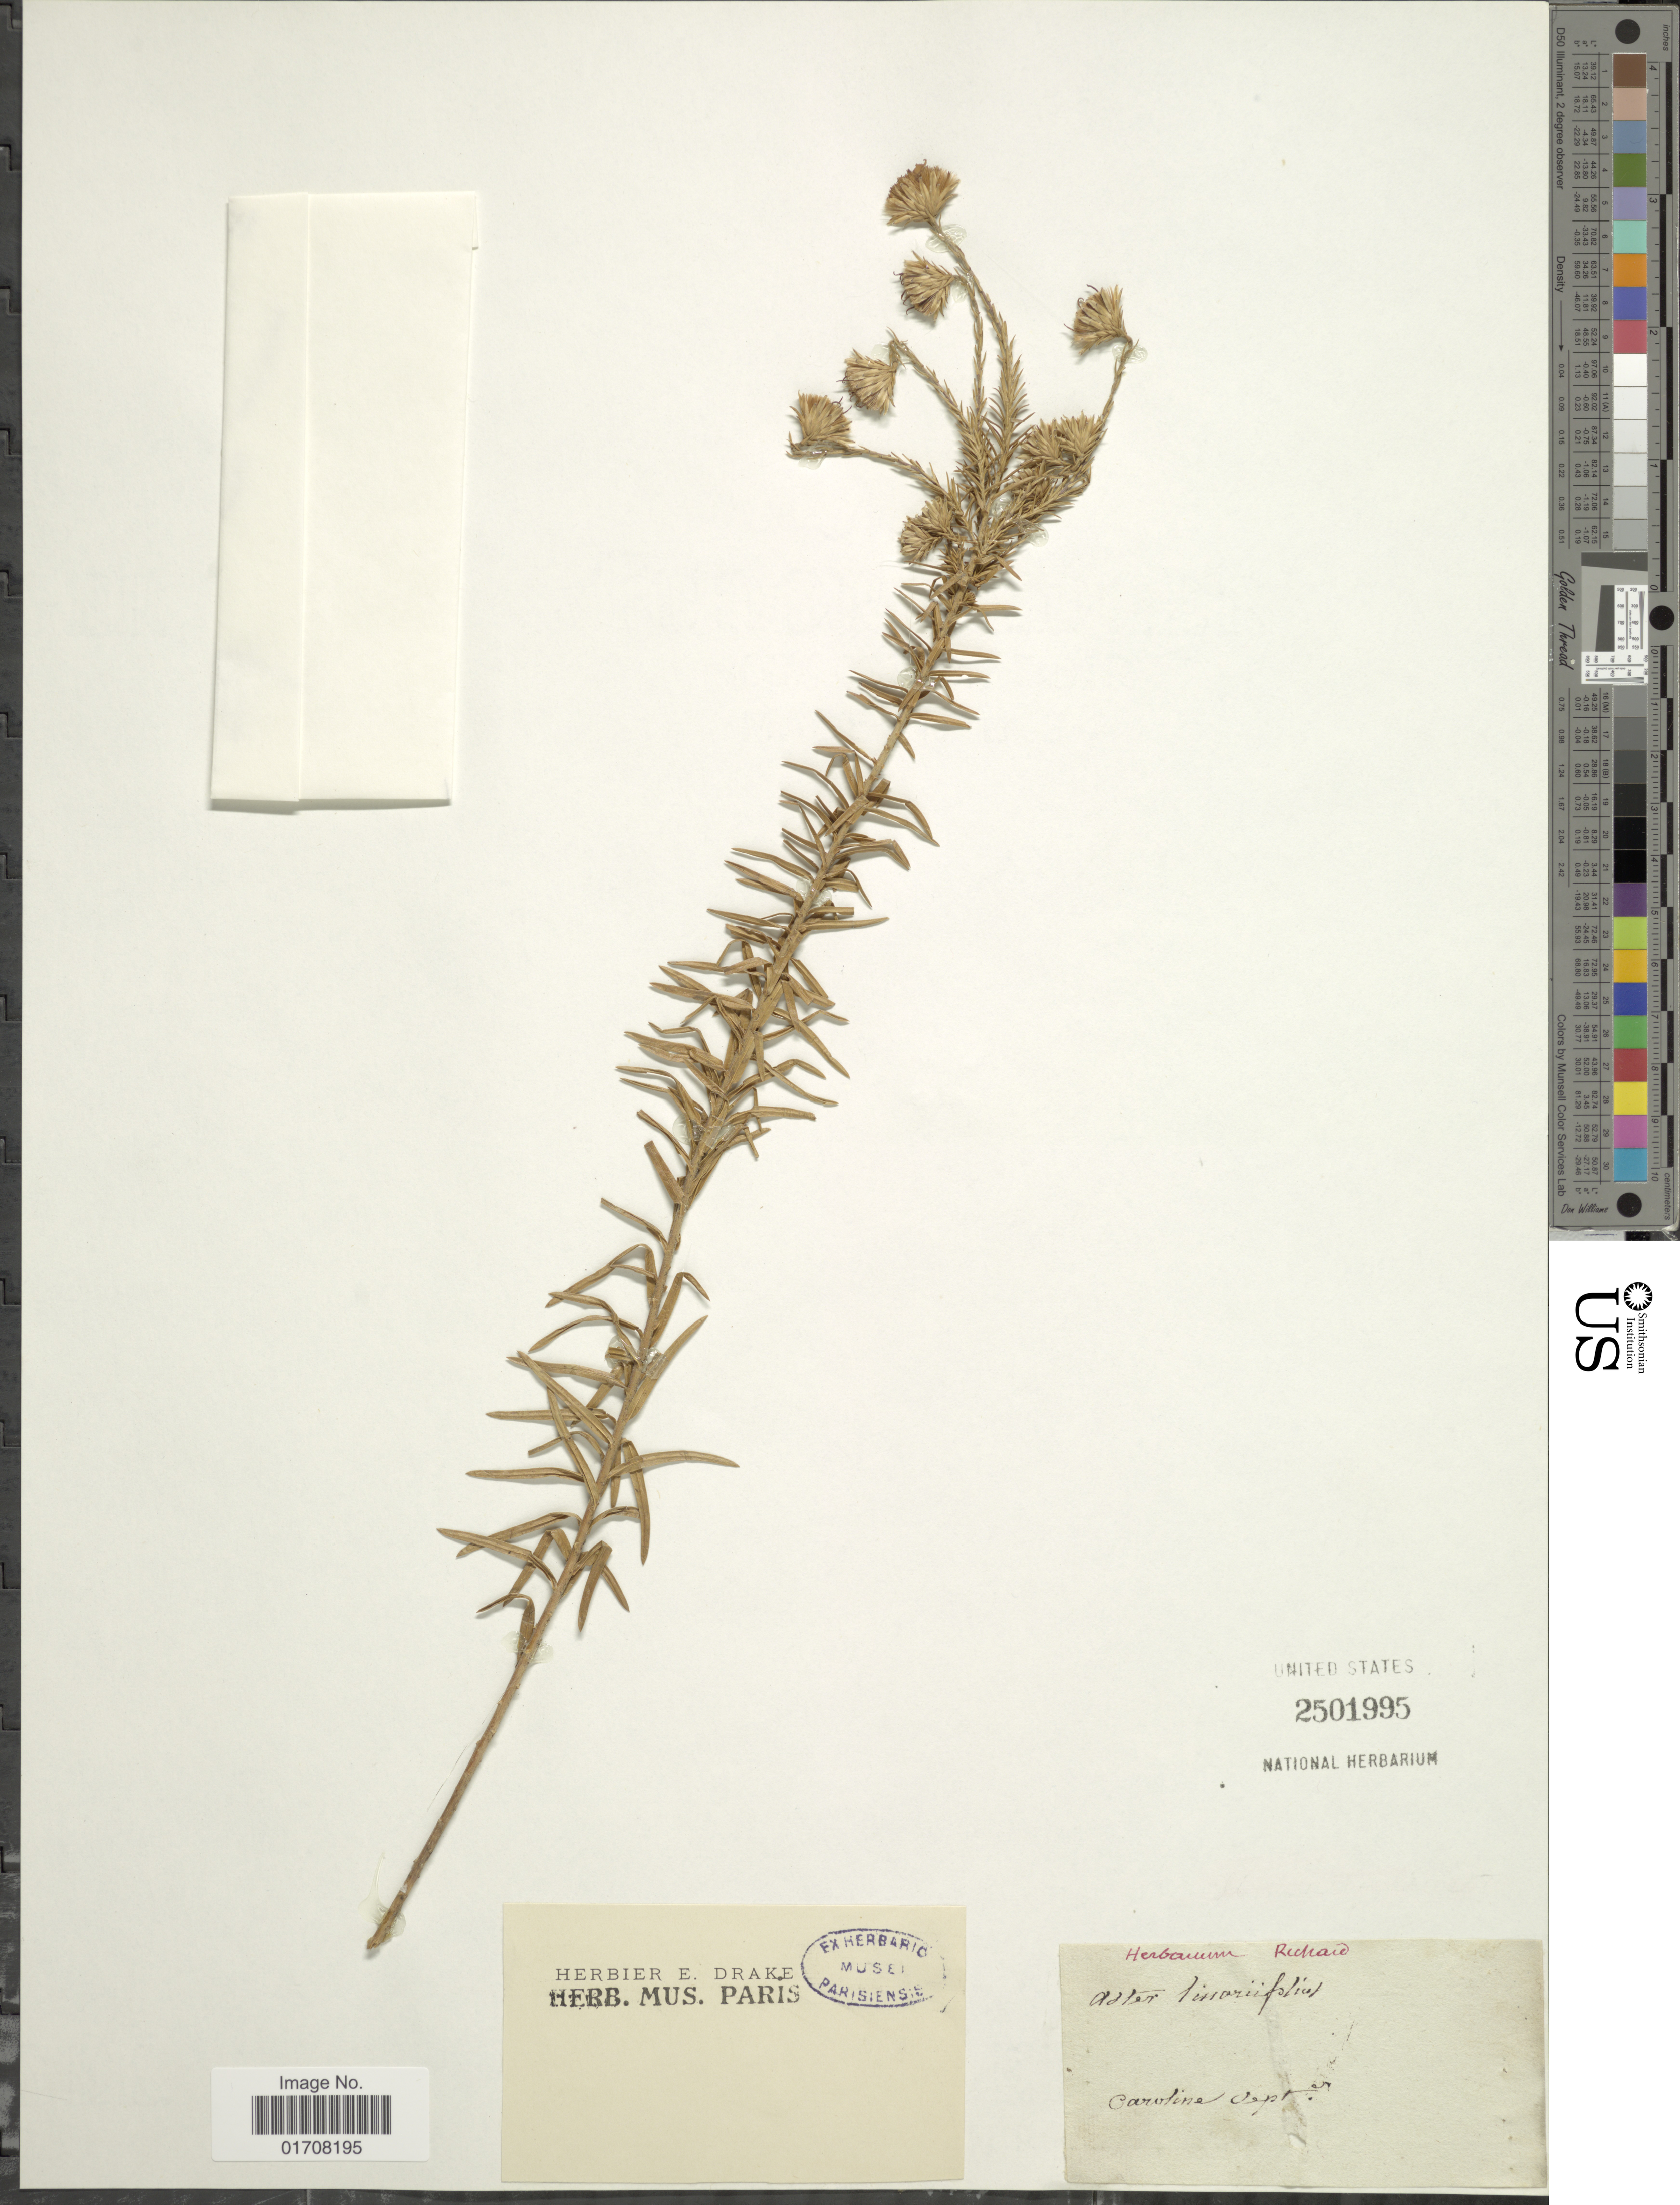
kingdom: Plantae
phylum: Tracheophyta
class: Magnoliopsida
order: Asterales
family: Asteraceae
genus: Ionactis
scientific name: Ionactis linariifolia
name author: (L.) Greene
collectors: ex herb. Richard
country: United States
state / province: North Carolina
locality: Caroline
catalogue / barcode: US 2501995